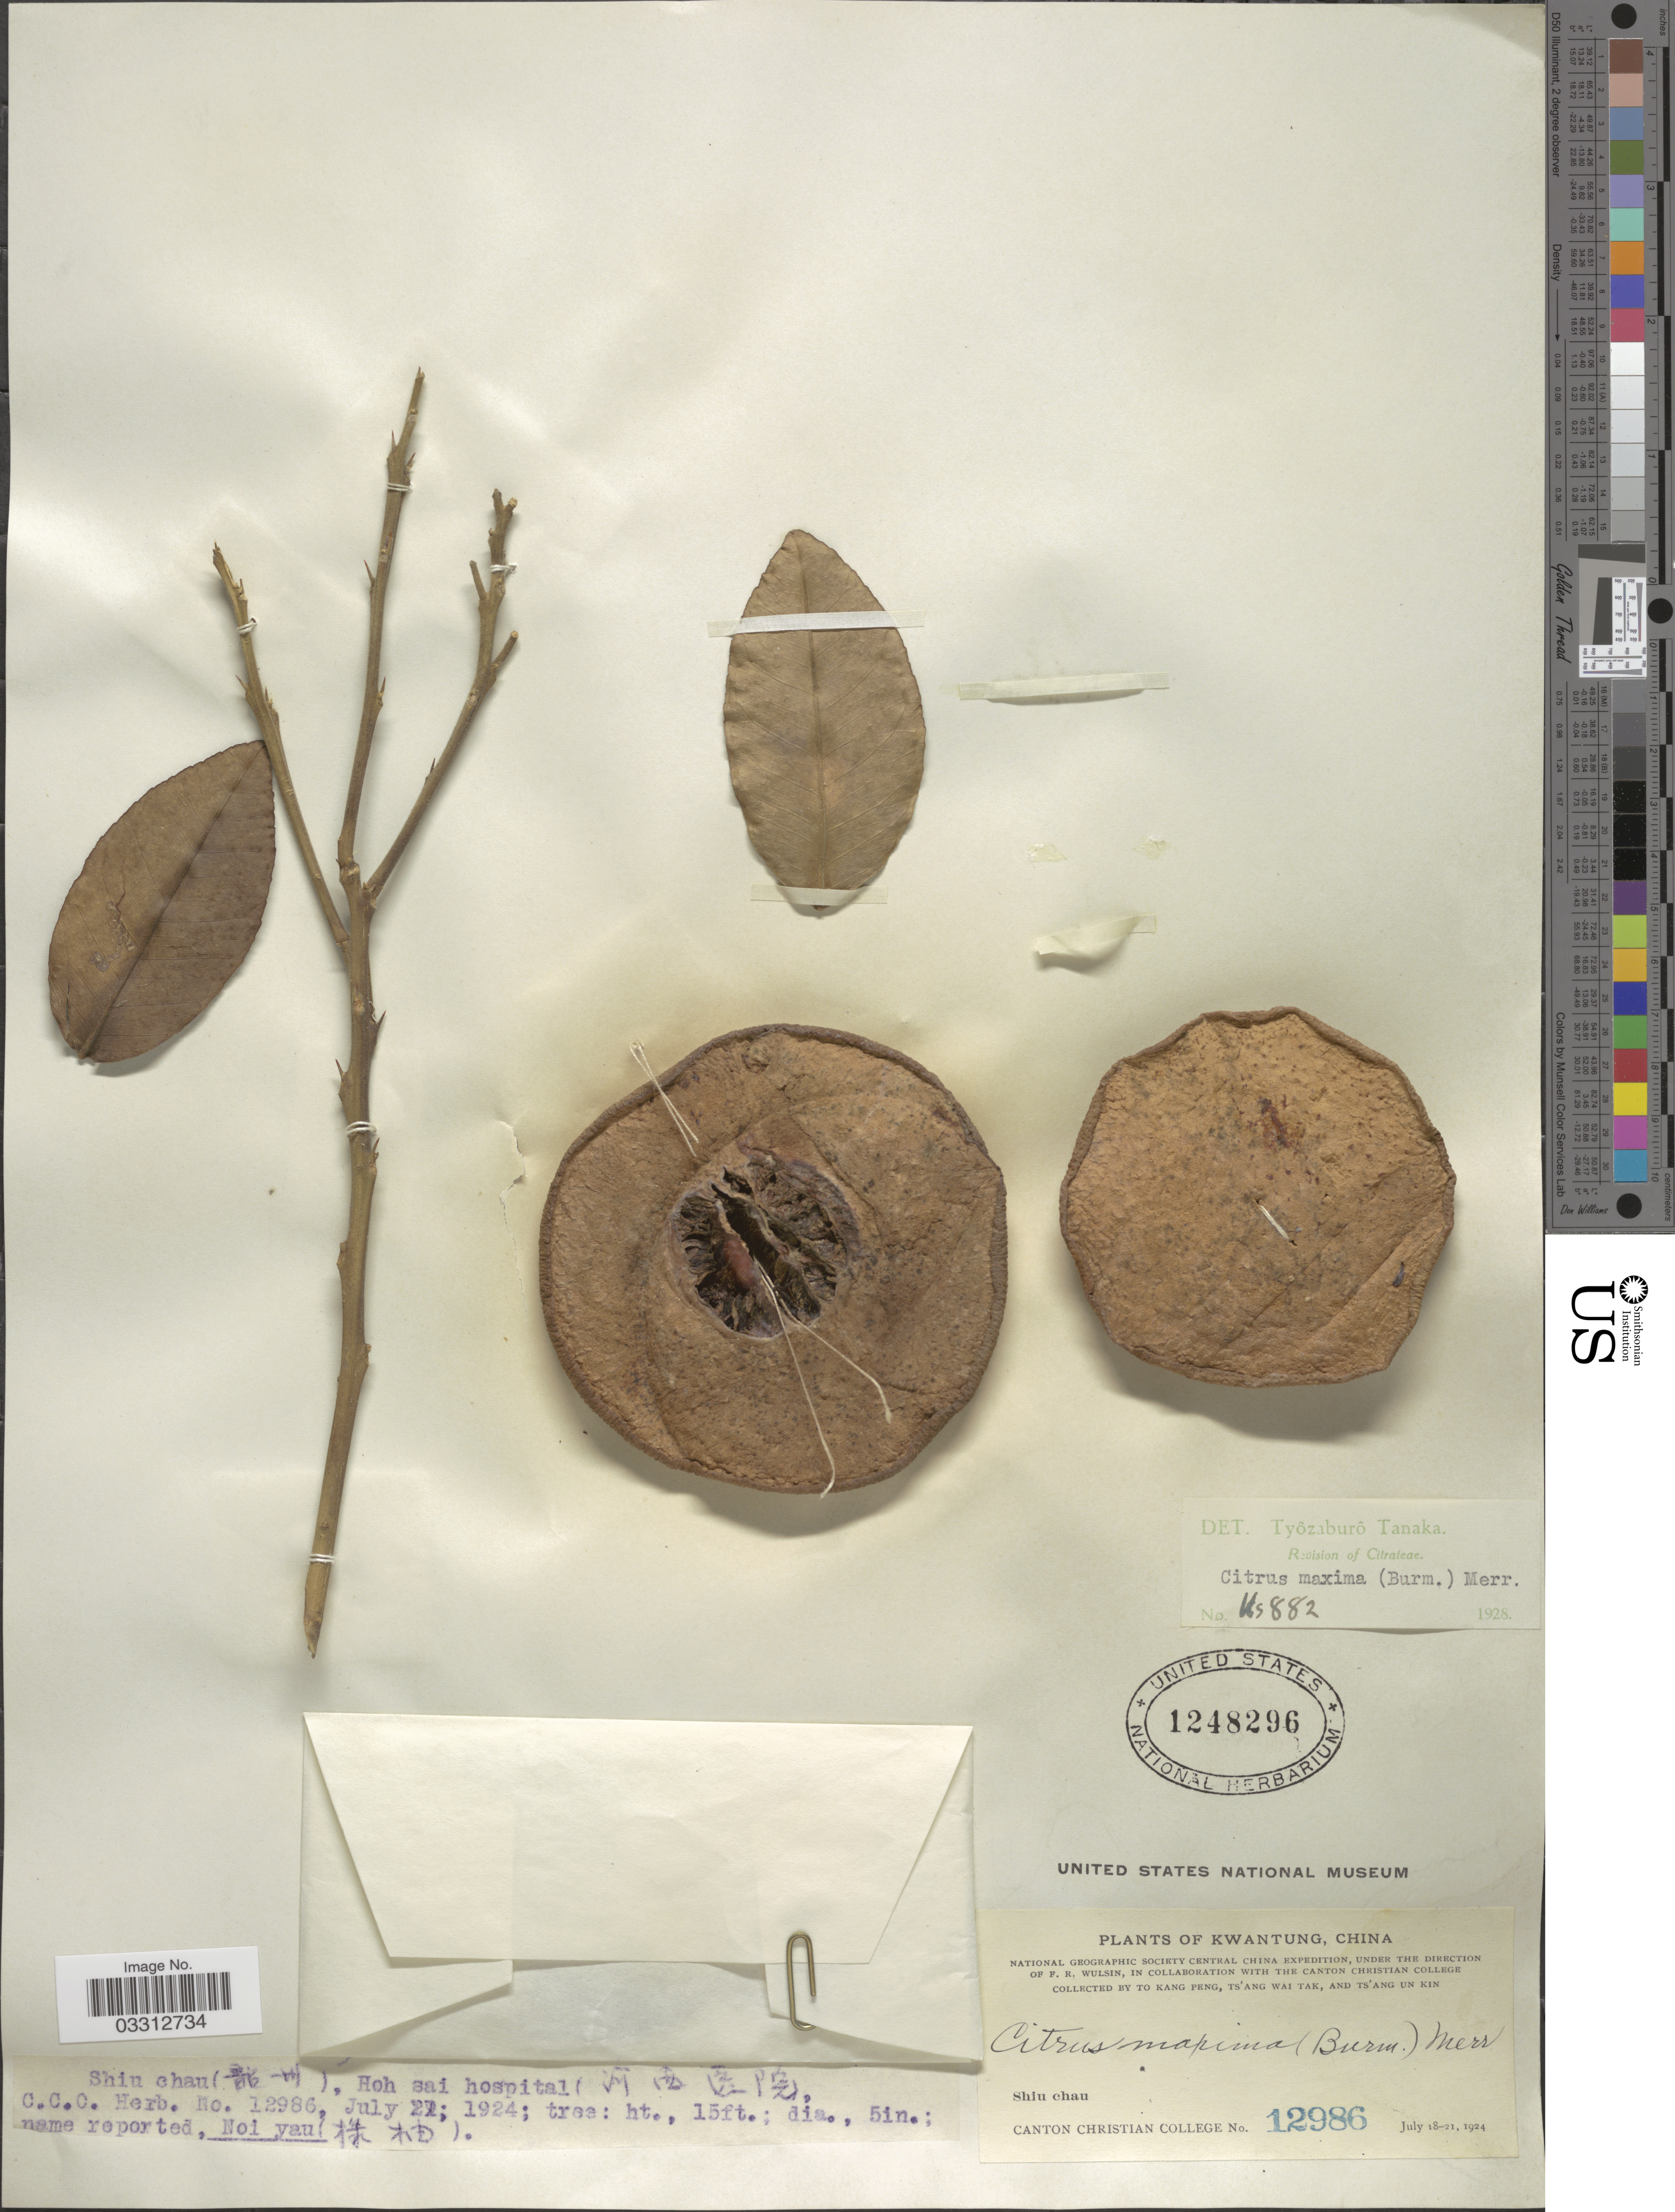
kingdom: Plantae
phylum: Tracheophyta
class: Magnoliopsida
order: Sapindales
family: Rutaceae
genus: Citrus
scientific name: Citrus maxima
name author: (Burm.) Merr.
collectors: K. Peng, W. T. Tsang & Ts' Ang Un Kin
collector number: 12986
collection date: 1924-07-21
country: China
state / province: Guangdong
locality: Kwangtung, Shi chau (X), Hoh sai hospital (X).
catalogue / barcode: US 1248296